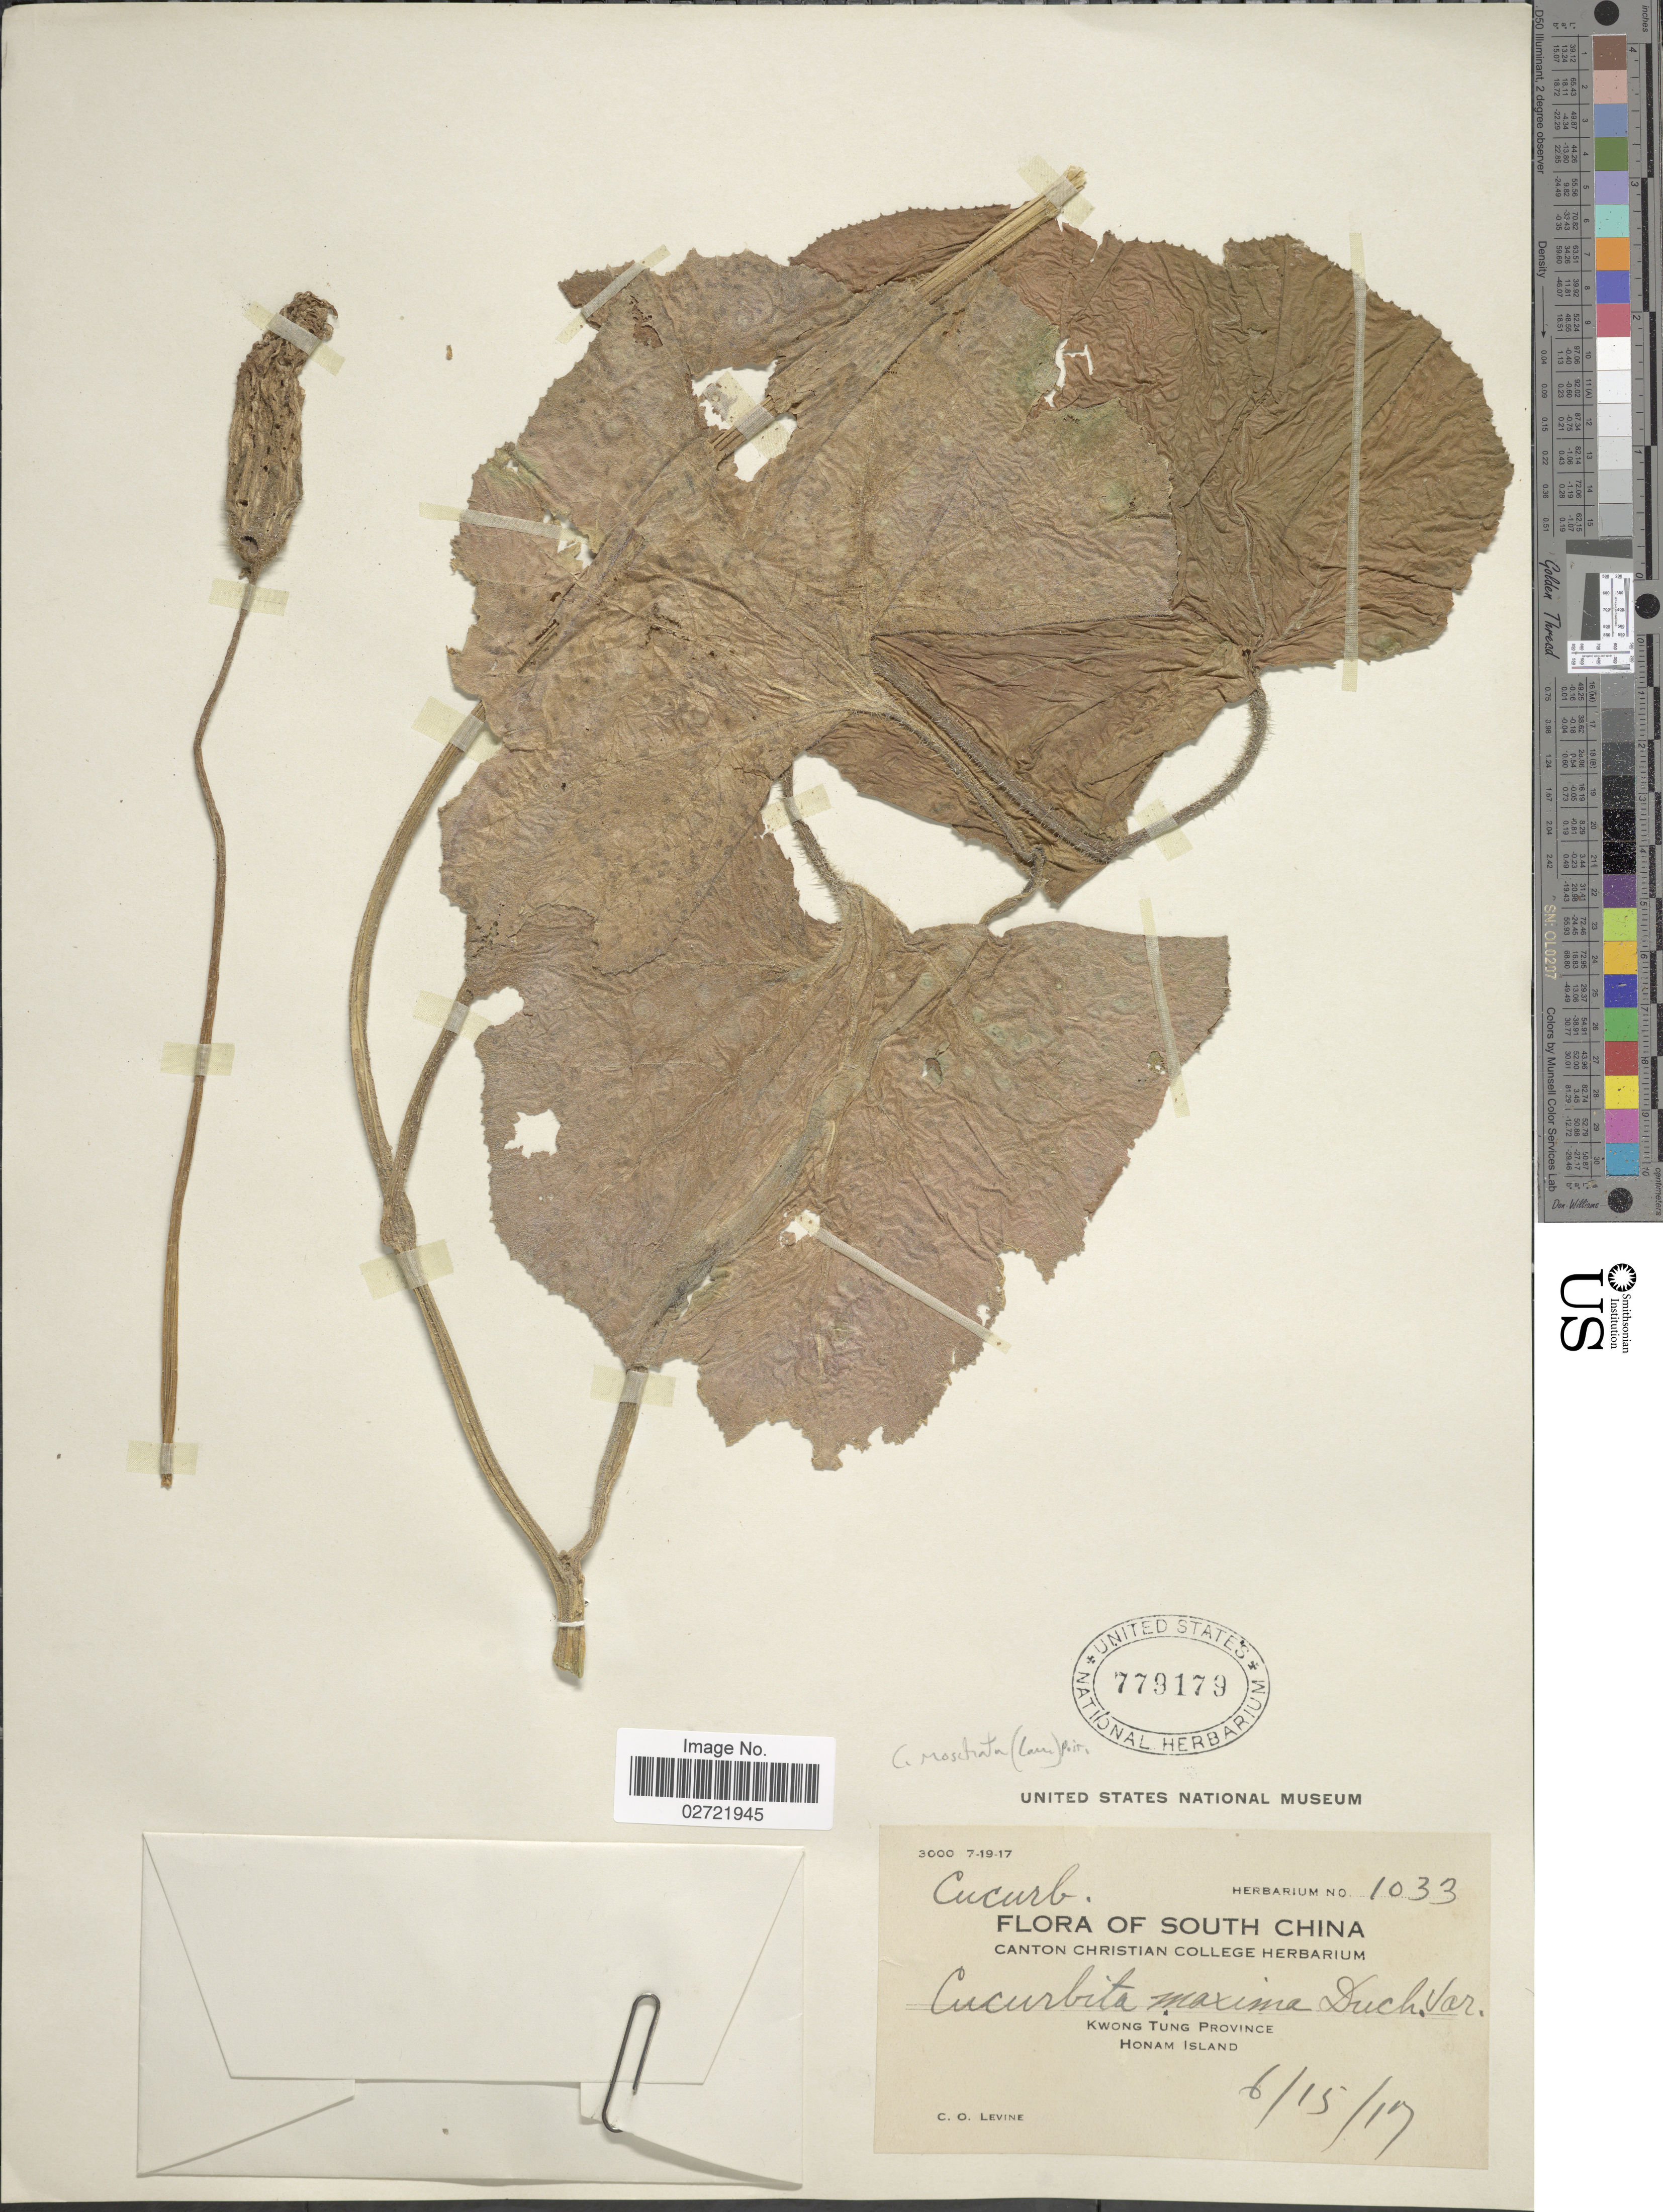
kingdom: Plantae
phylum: Tracheophyta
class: Magnoliopsida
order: Cucurbitales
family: Cucurbitaceae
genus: Cucurbita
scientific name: Cucurbita moschata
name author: (Duch.) Poir.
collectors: C. O. Levine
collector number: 1033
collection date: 1917-06-15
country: China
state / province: Guangdong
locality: South China, Kwong Tung Province, Honam Island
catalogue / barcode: US 779179